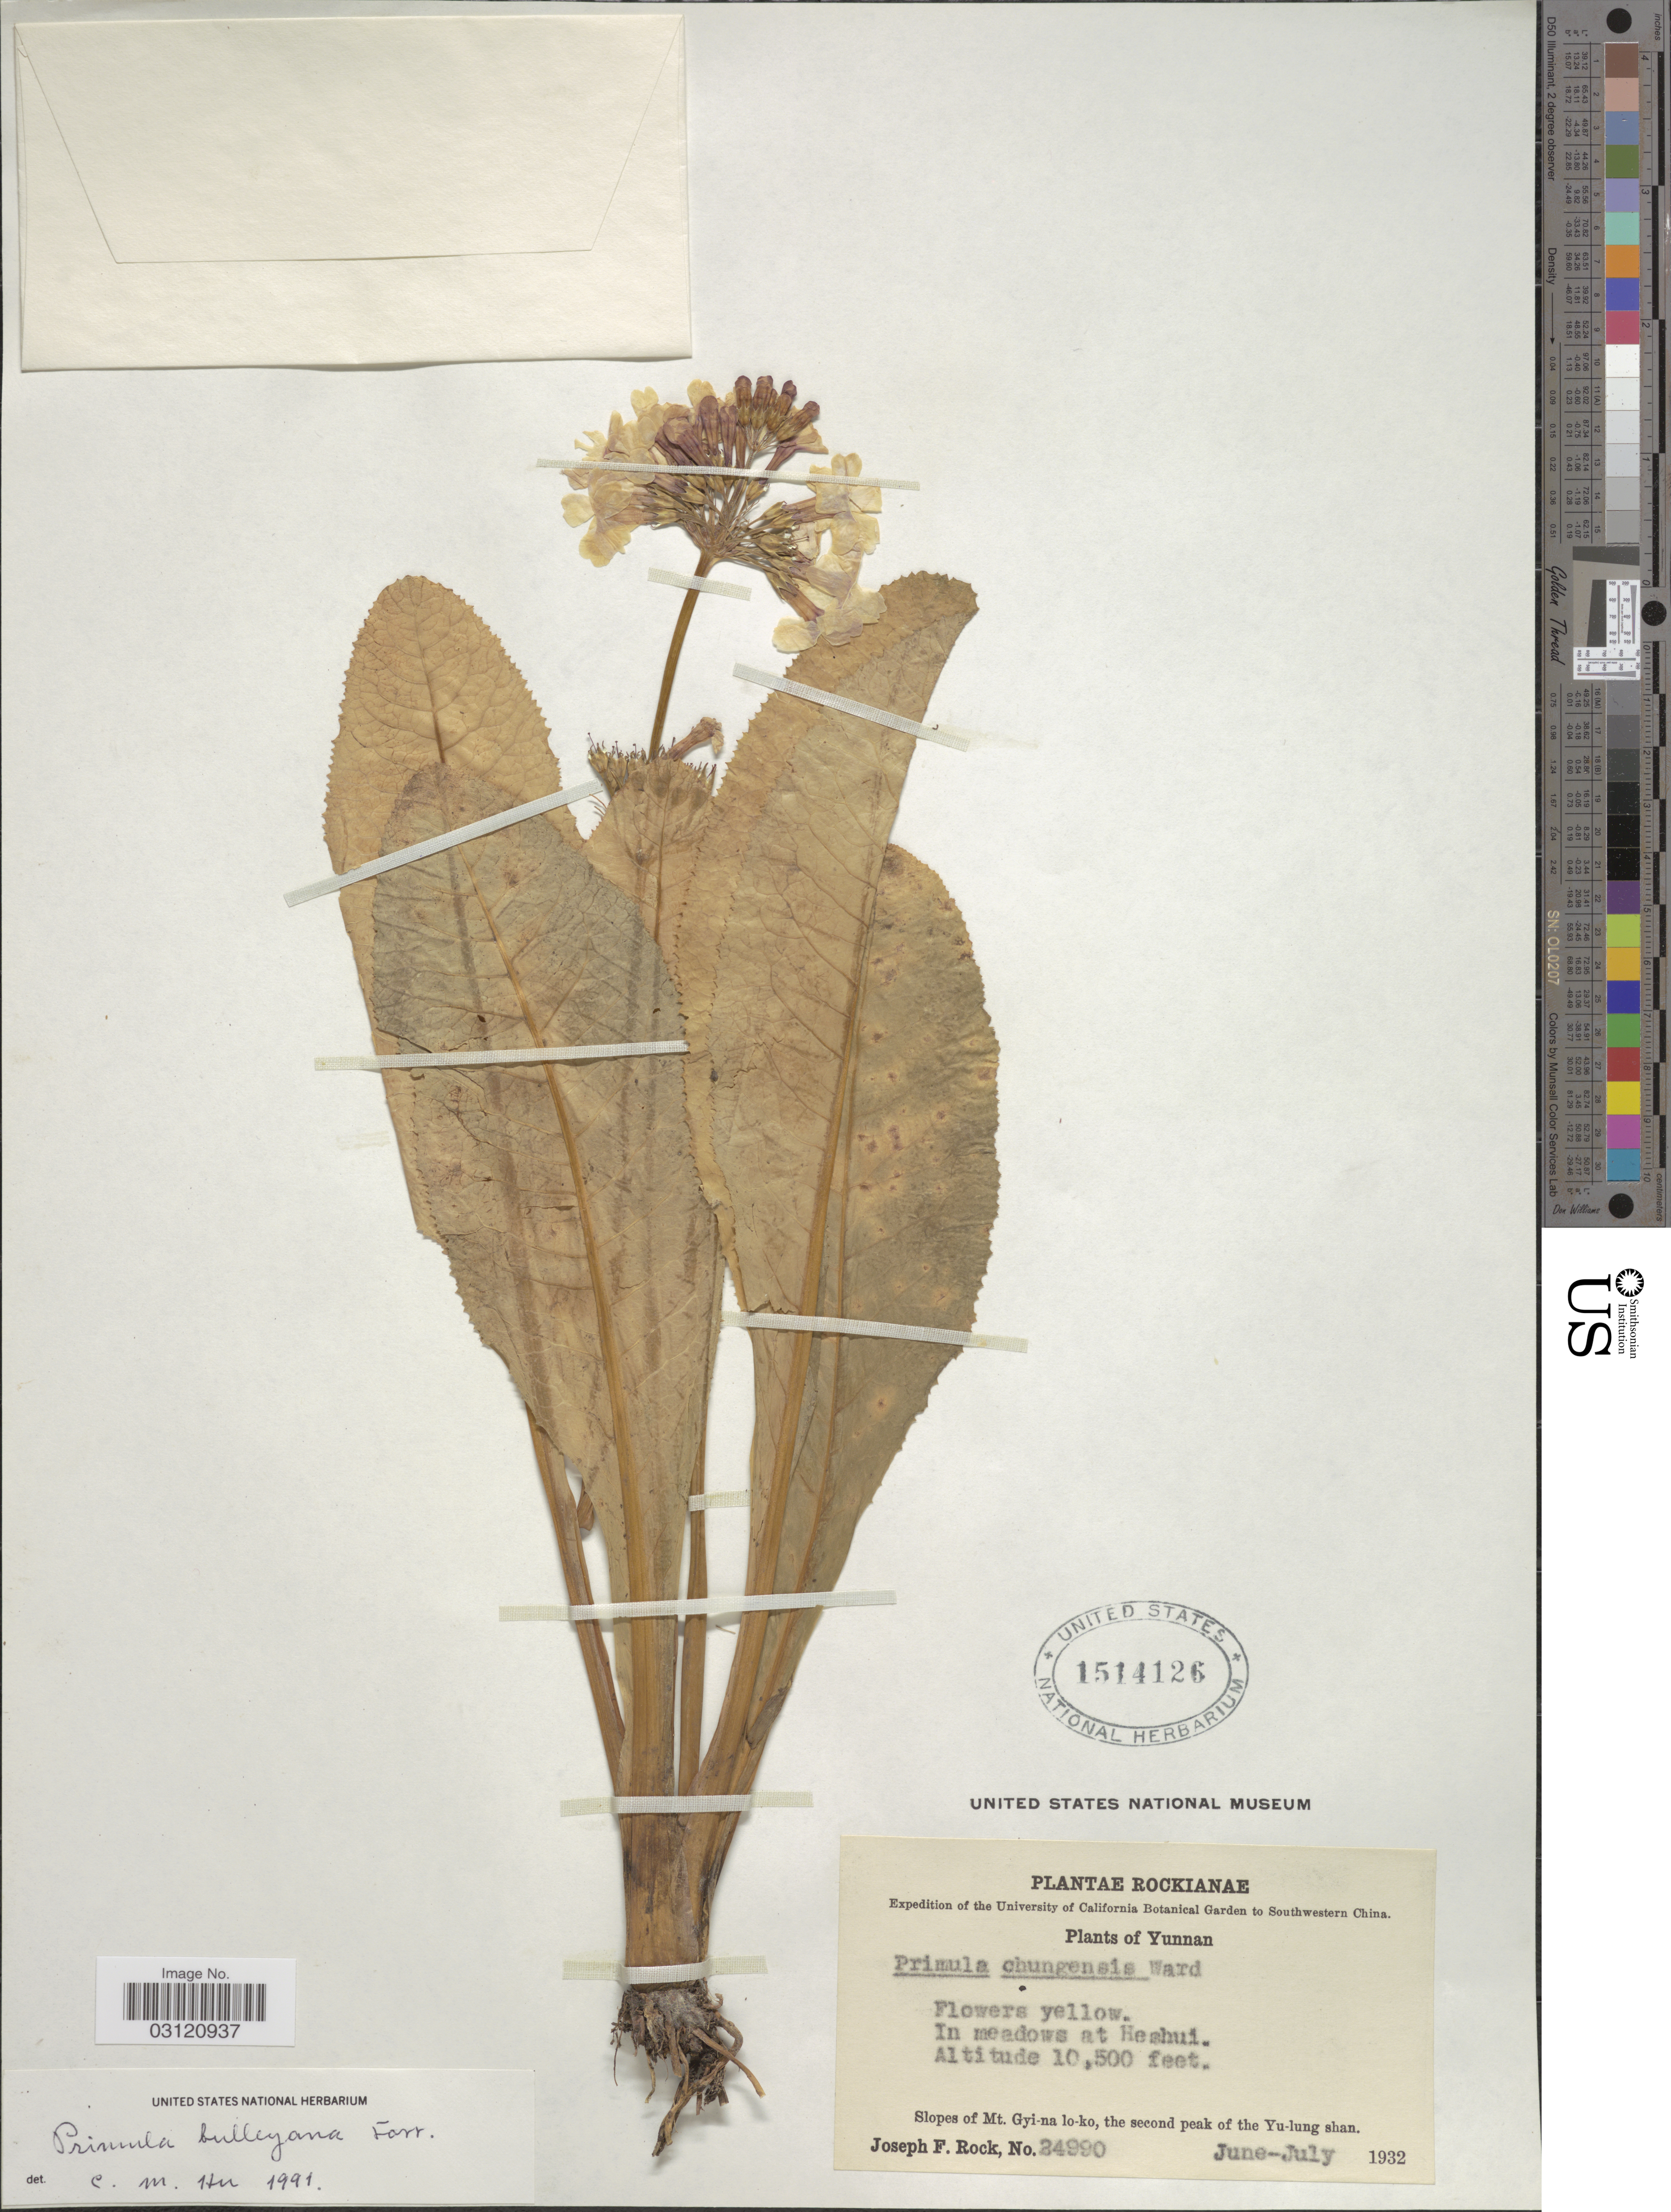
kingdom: Plantae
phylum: Tracheophyta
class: Magnoliopsida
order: Ericales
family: Primulaceae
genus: Primula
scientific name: Primula chungensis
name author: Balf. f. & Kingdon-Ward in Balf. f.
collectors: J. F. Rock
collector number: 24990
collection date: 1932-06/1932-07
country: China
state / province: Yunnan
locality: Southwestern China. In meadows at Heshui. Slopes of Mt. Gyi-na lo-ko, the second peak of the Yu-lung shan.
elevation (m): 3200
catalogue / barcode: US 1514126